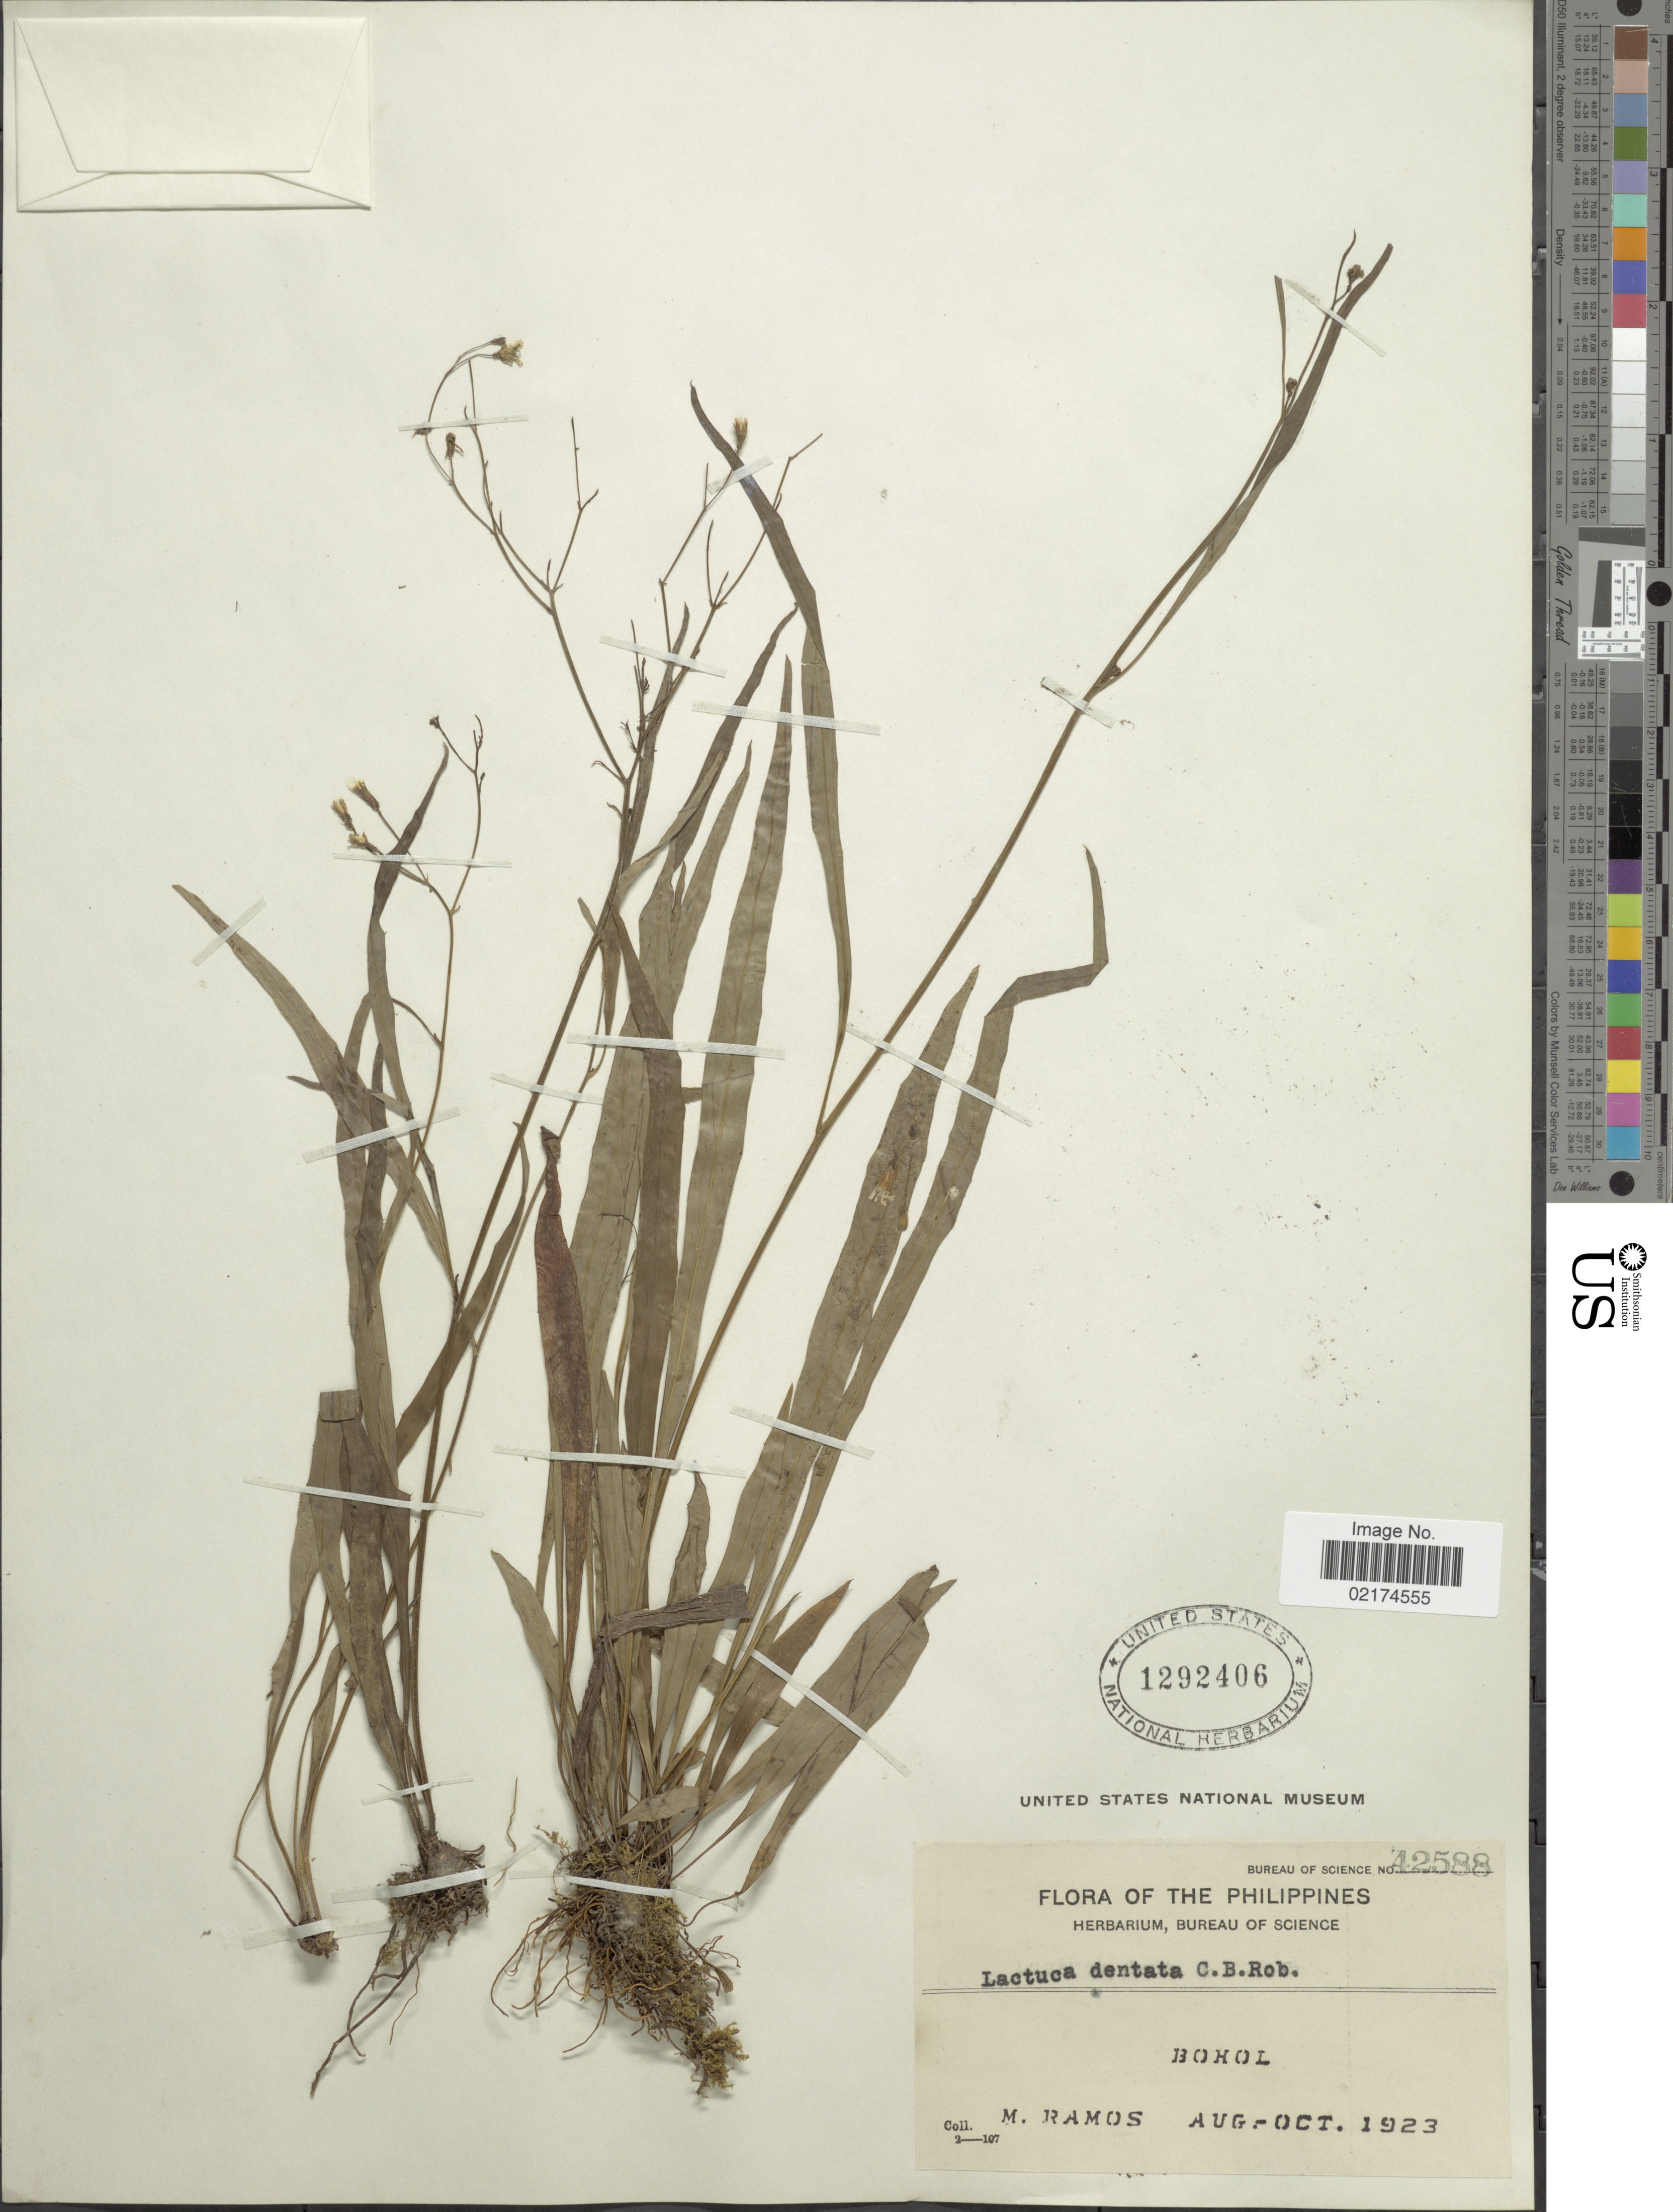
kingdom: Plantae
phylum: Tracheophyta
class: Magnoliopsida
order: Asterales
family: Asteraceae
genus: Ixeridium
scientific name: Ixeridium dentatum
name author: (Thunb.) Tzvelev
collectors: M. Ramos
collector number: Bureau Of Science 42588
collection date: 1923-08/1923-10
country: Philippines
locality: Bohol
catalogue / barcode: US 1292406